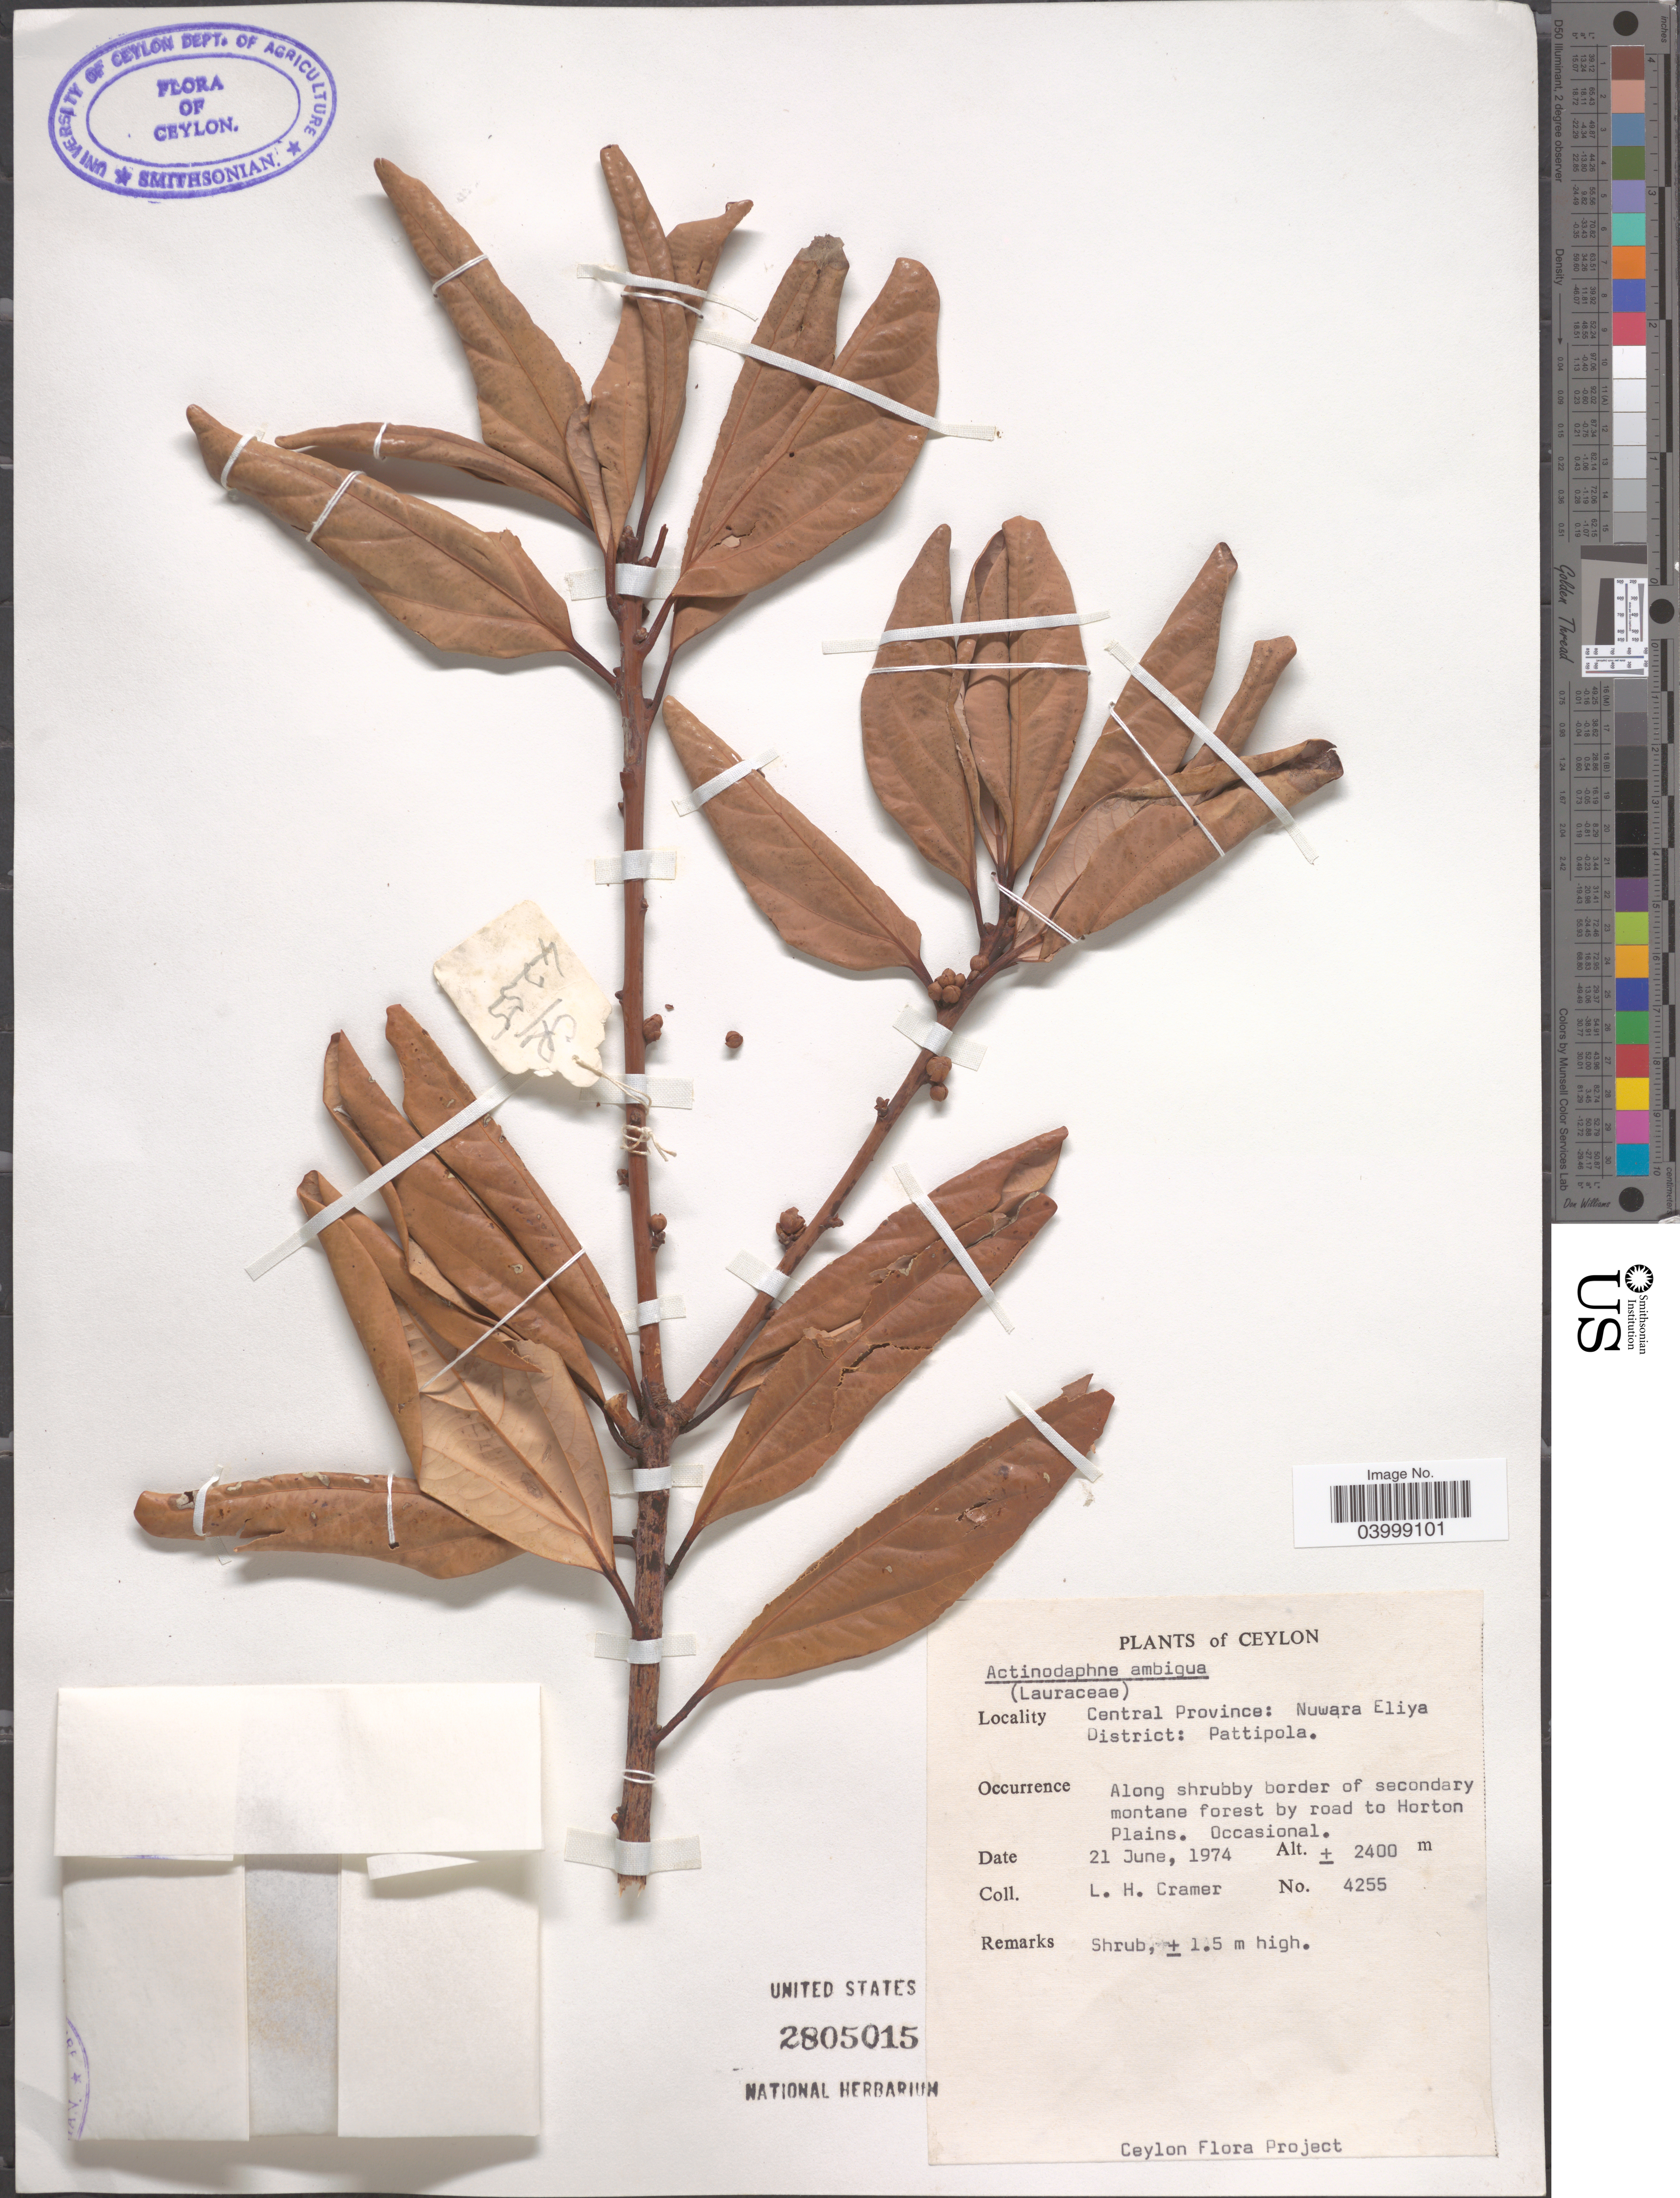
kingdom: Plantae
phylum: Tracheophyta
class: Magnoliopsida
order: Laurales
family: Lauraceae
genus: Actinodaphne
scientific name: Actinodaphne ambigua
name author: Hook. f.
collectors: L. H. Cramer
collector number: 4255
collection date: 1974-06-21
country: Sri Lanka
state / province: Central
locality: Ceylon. Central Province: Nuwara Eliya District: Pattipola. Along shrubby border of secondary montane forest by road to Horton Plains.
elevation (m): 2400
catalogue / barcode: US 2805015